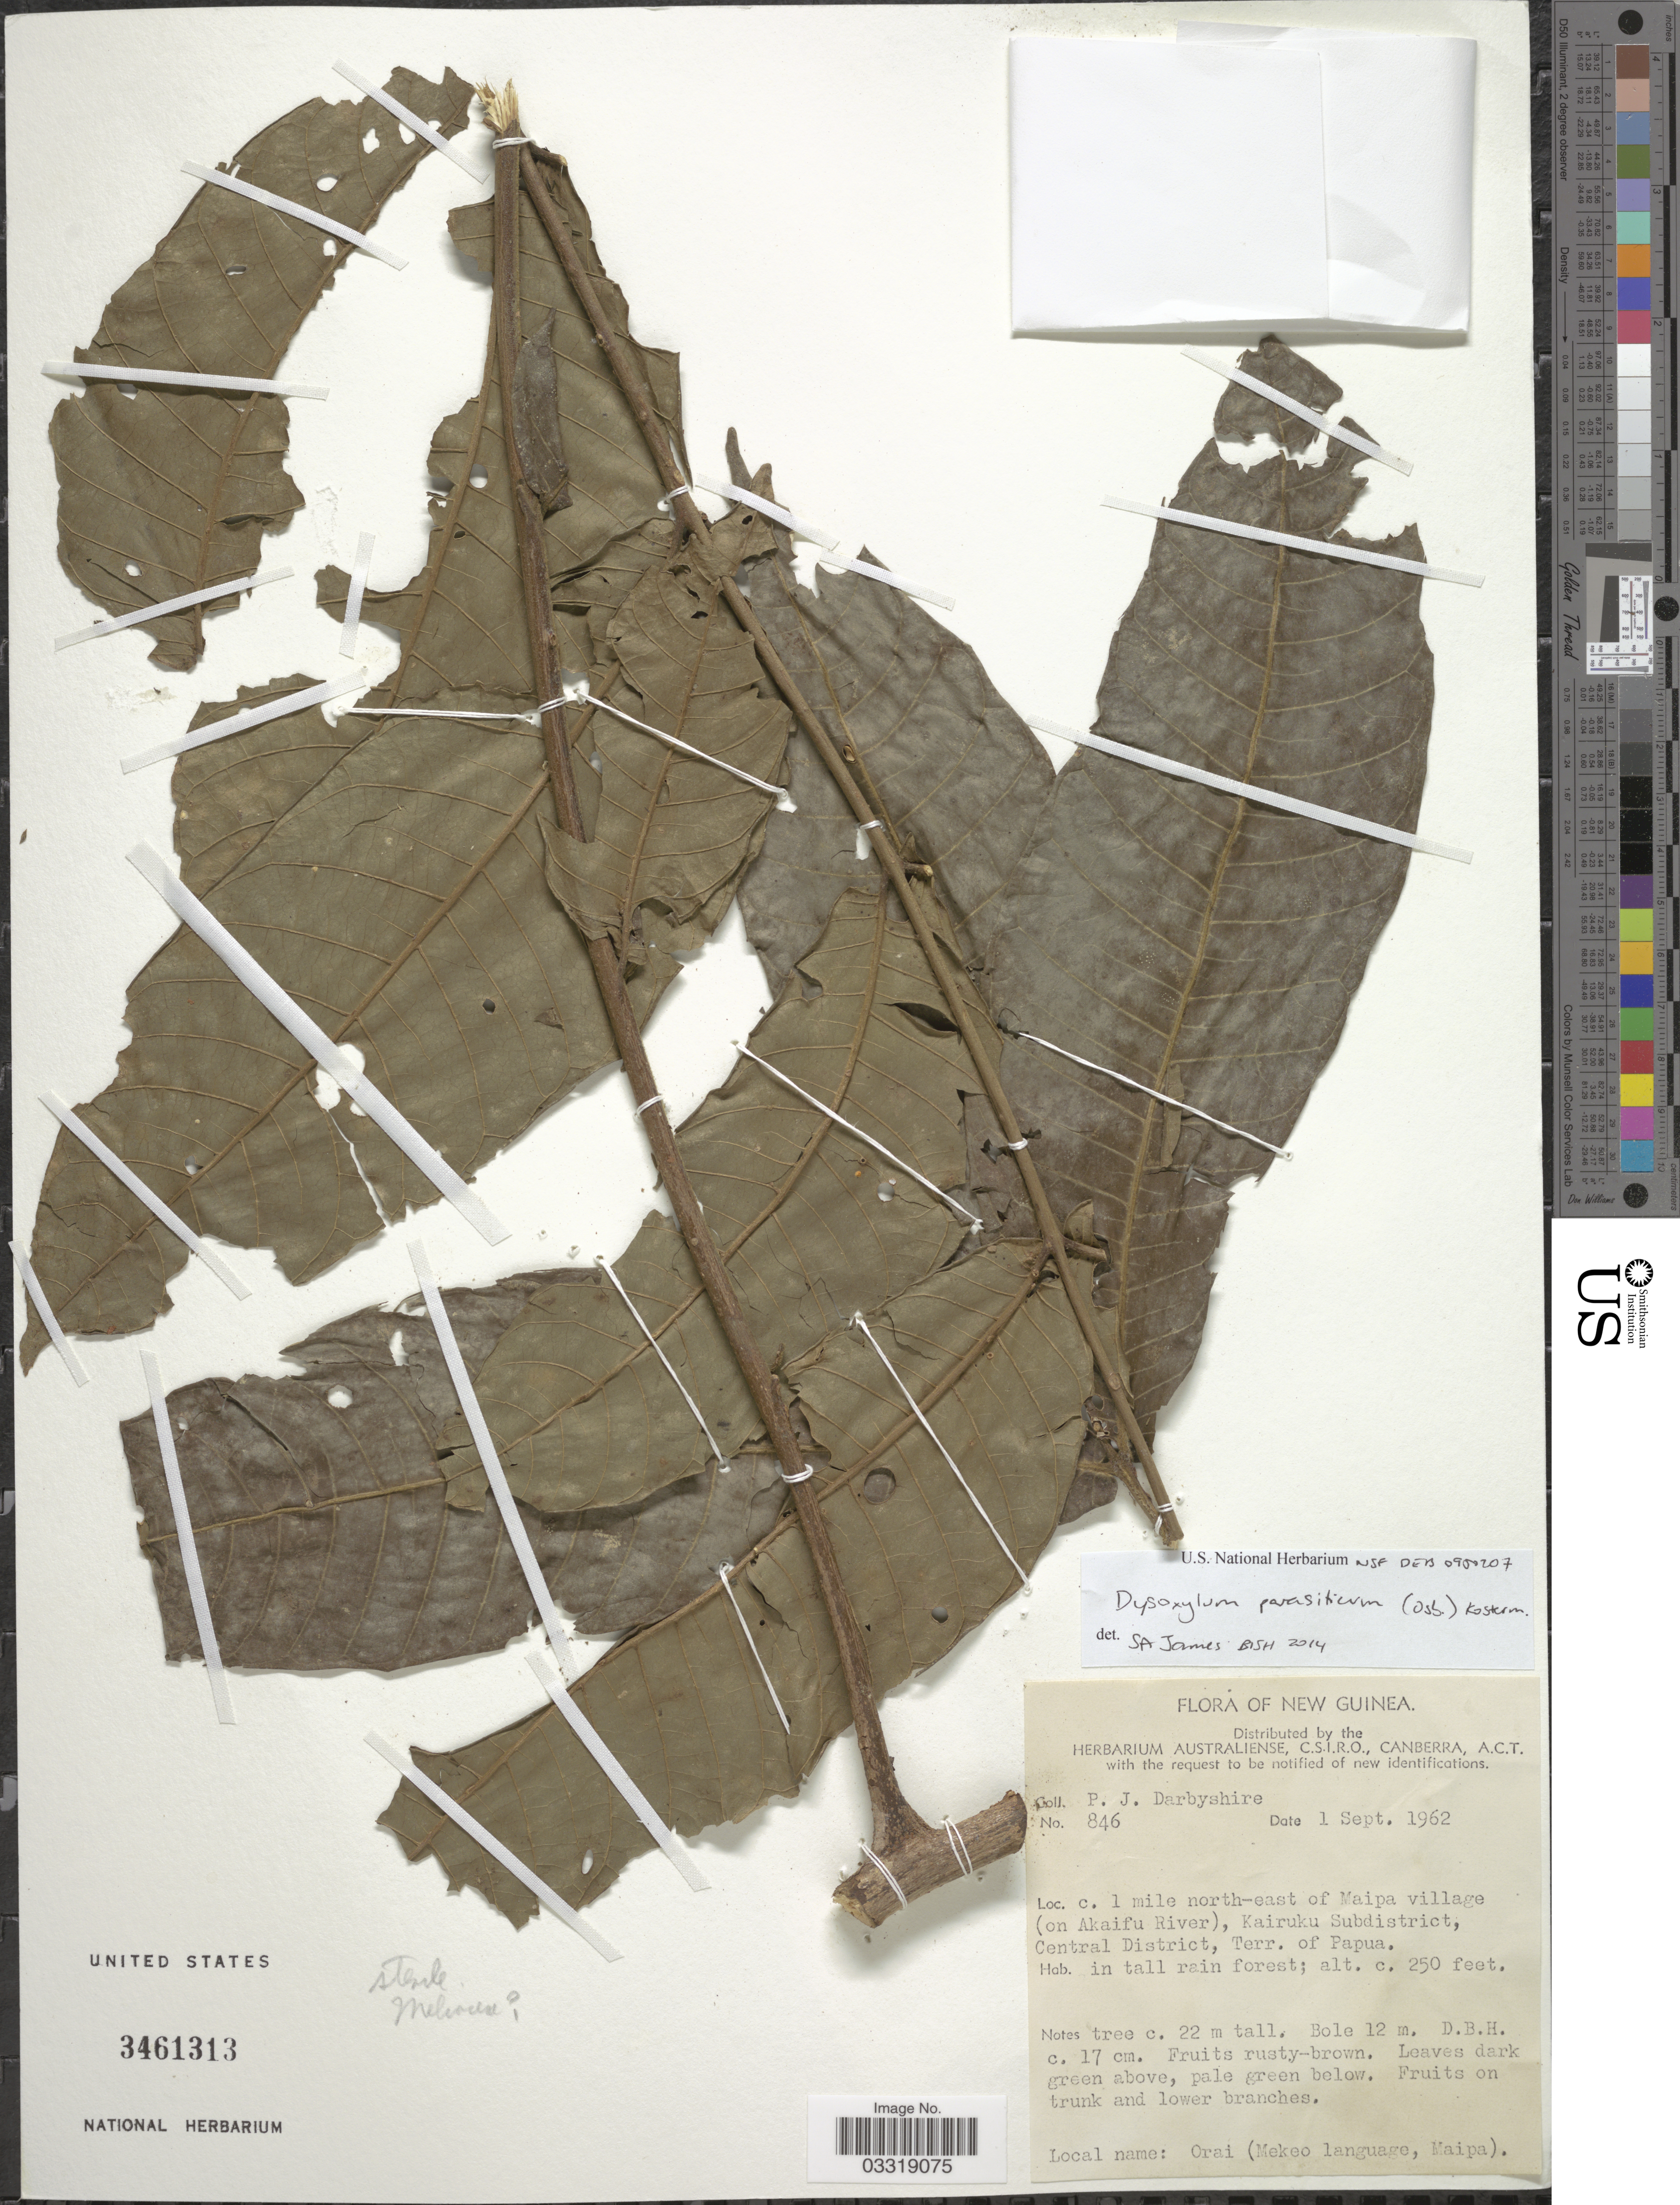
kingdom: Plantae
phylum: Tracheophyta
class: Magnoliopsida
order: Sapindales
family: Meliaceae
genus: Epicharis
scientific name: Epicharis parasitica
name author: (Osbeck) Mabb.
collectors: P. Darbyshire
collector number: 846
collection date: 1962-09-01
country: Papua New Guinea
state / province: Central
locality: New Guinea. C. 1 mile north-east of Maipa village (on Akaifu River), Kairuku Subdistrict, Central District, Terr. of Papua.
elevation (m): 76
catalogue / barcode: US 3461313